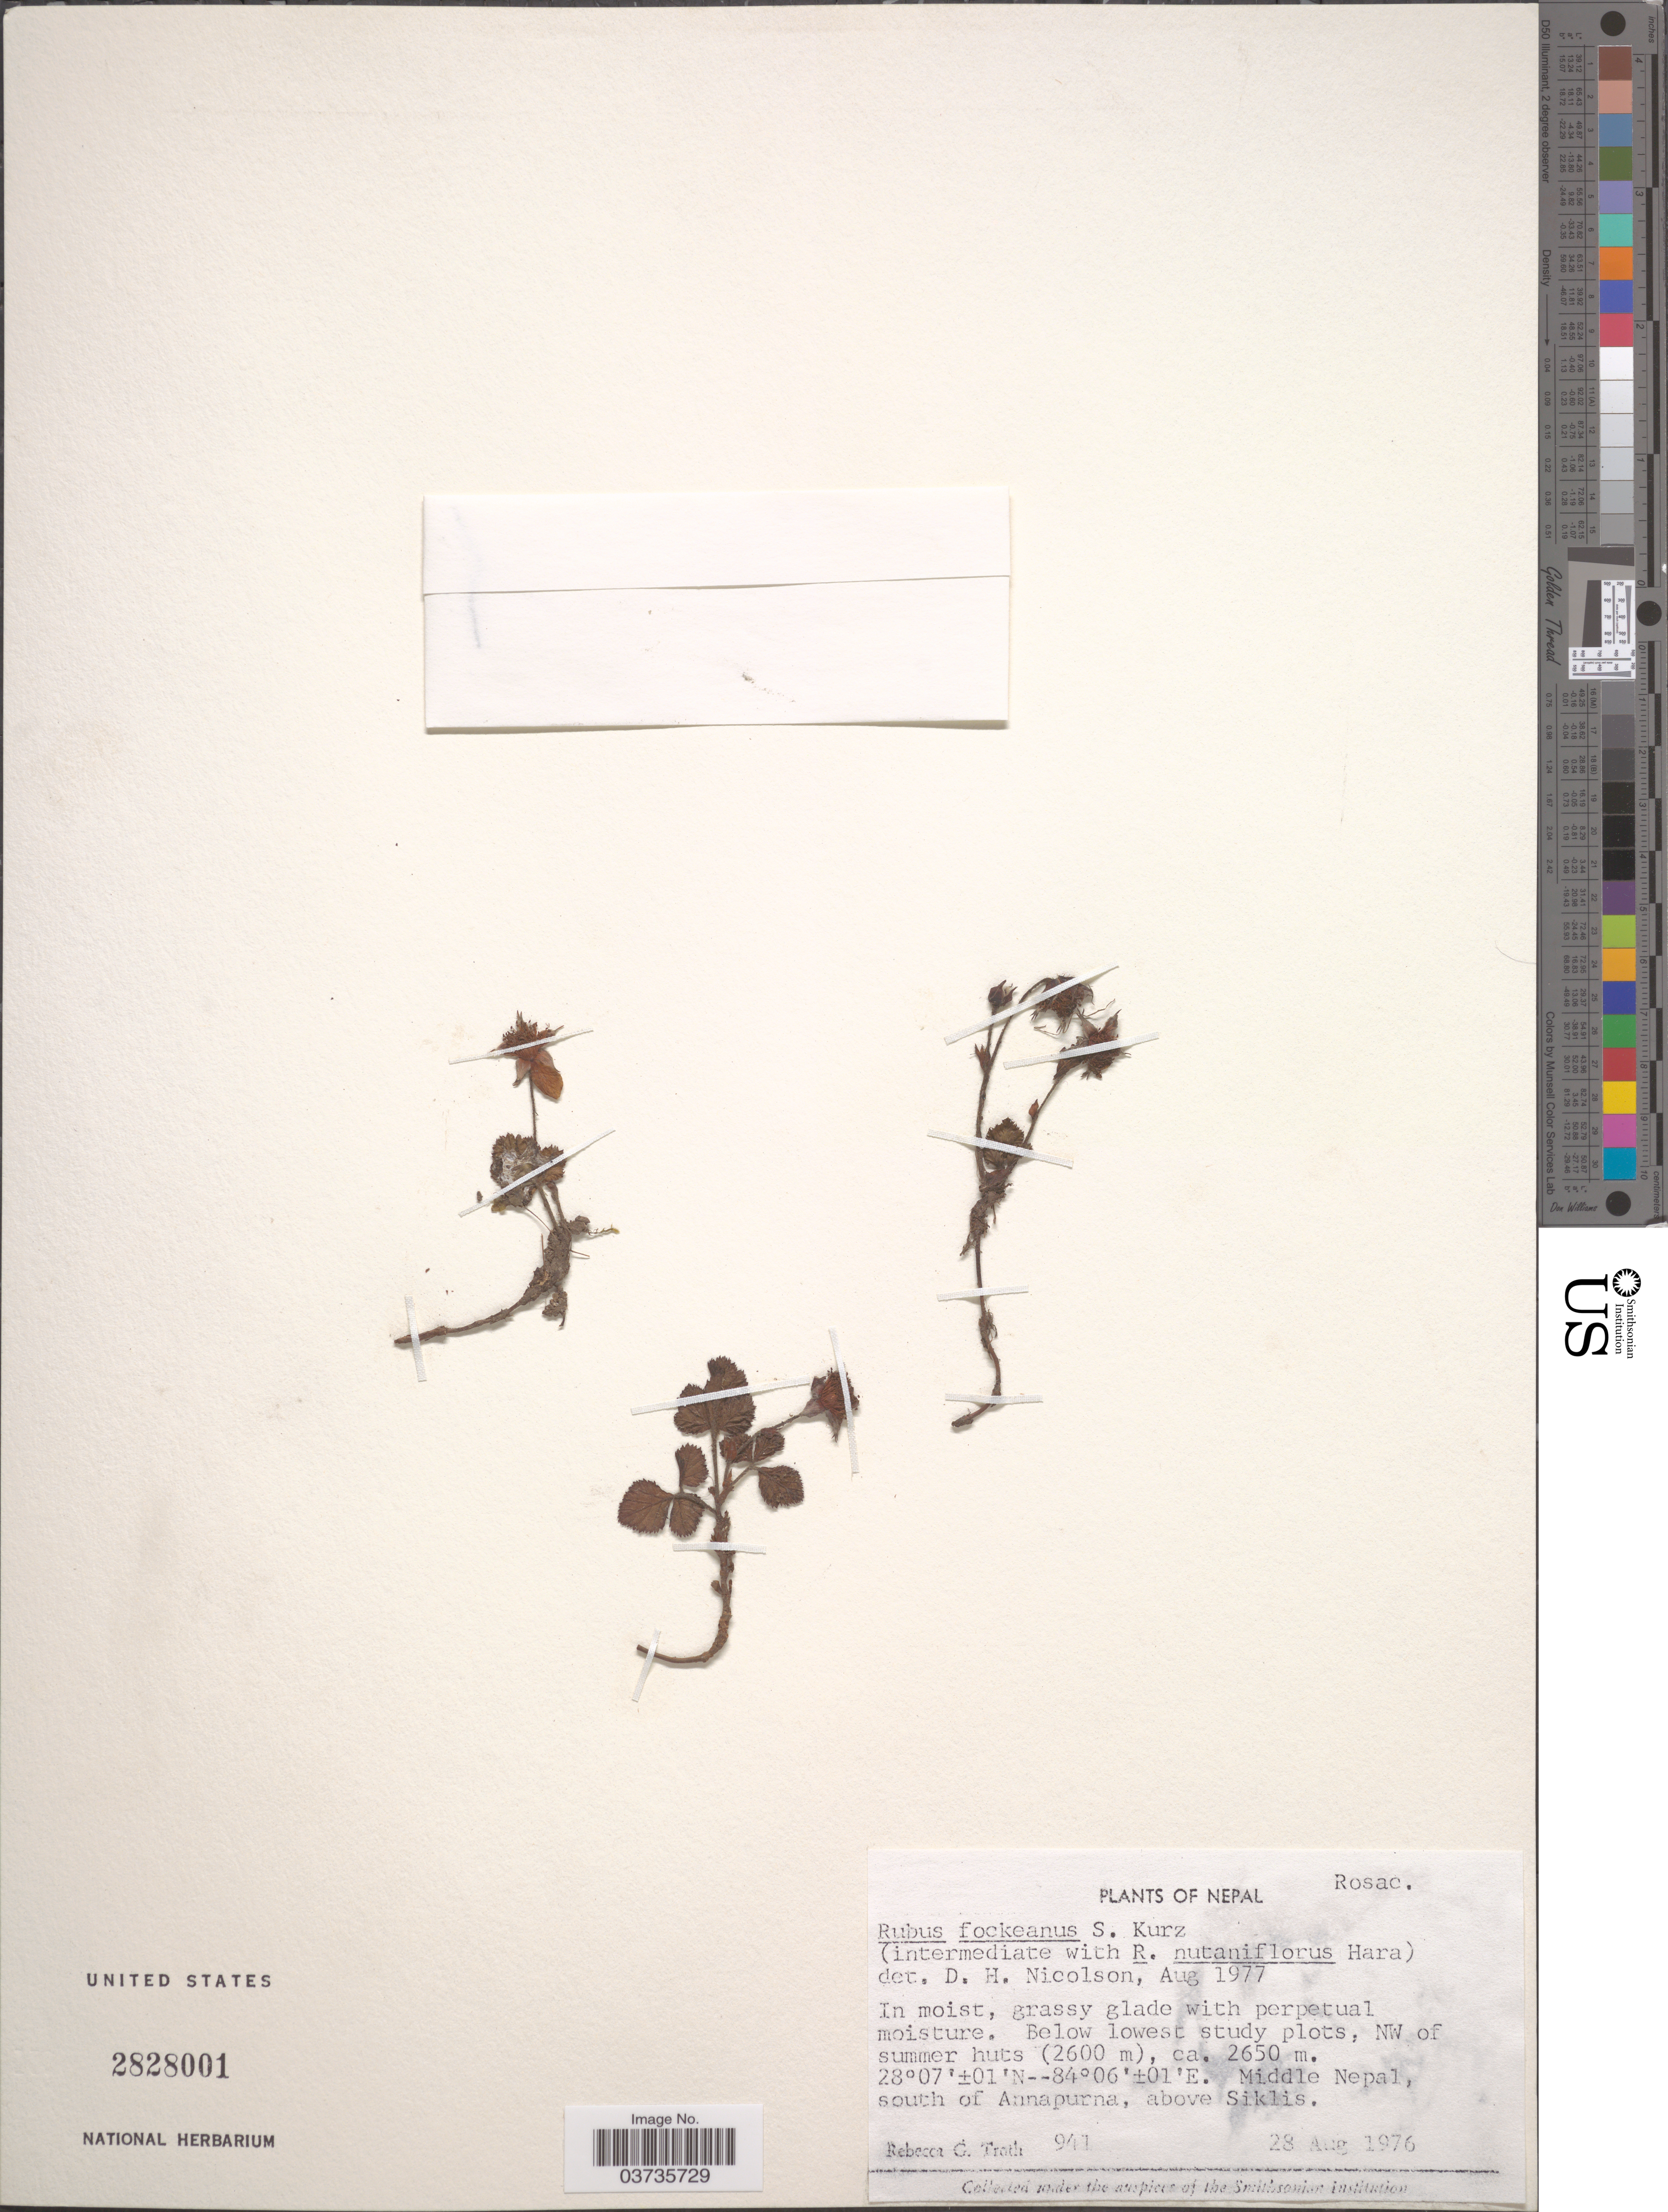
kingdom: Plantae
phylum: Tracheophyta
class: Magnoliopsida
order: Rosales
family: Rosaceae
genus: Rubus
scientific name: Rubus fockeanus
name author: Kurz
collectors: R. Troth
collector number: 941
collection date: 1976-08-28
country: Nepal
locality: Below lowest study plots, NW of summer huts. Middle Nepal, south of Annapurna, above Siklis.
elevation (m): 2650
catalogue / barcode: US 2828001